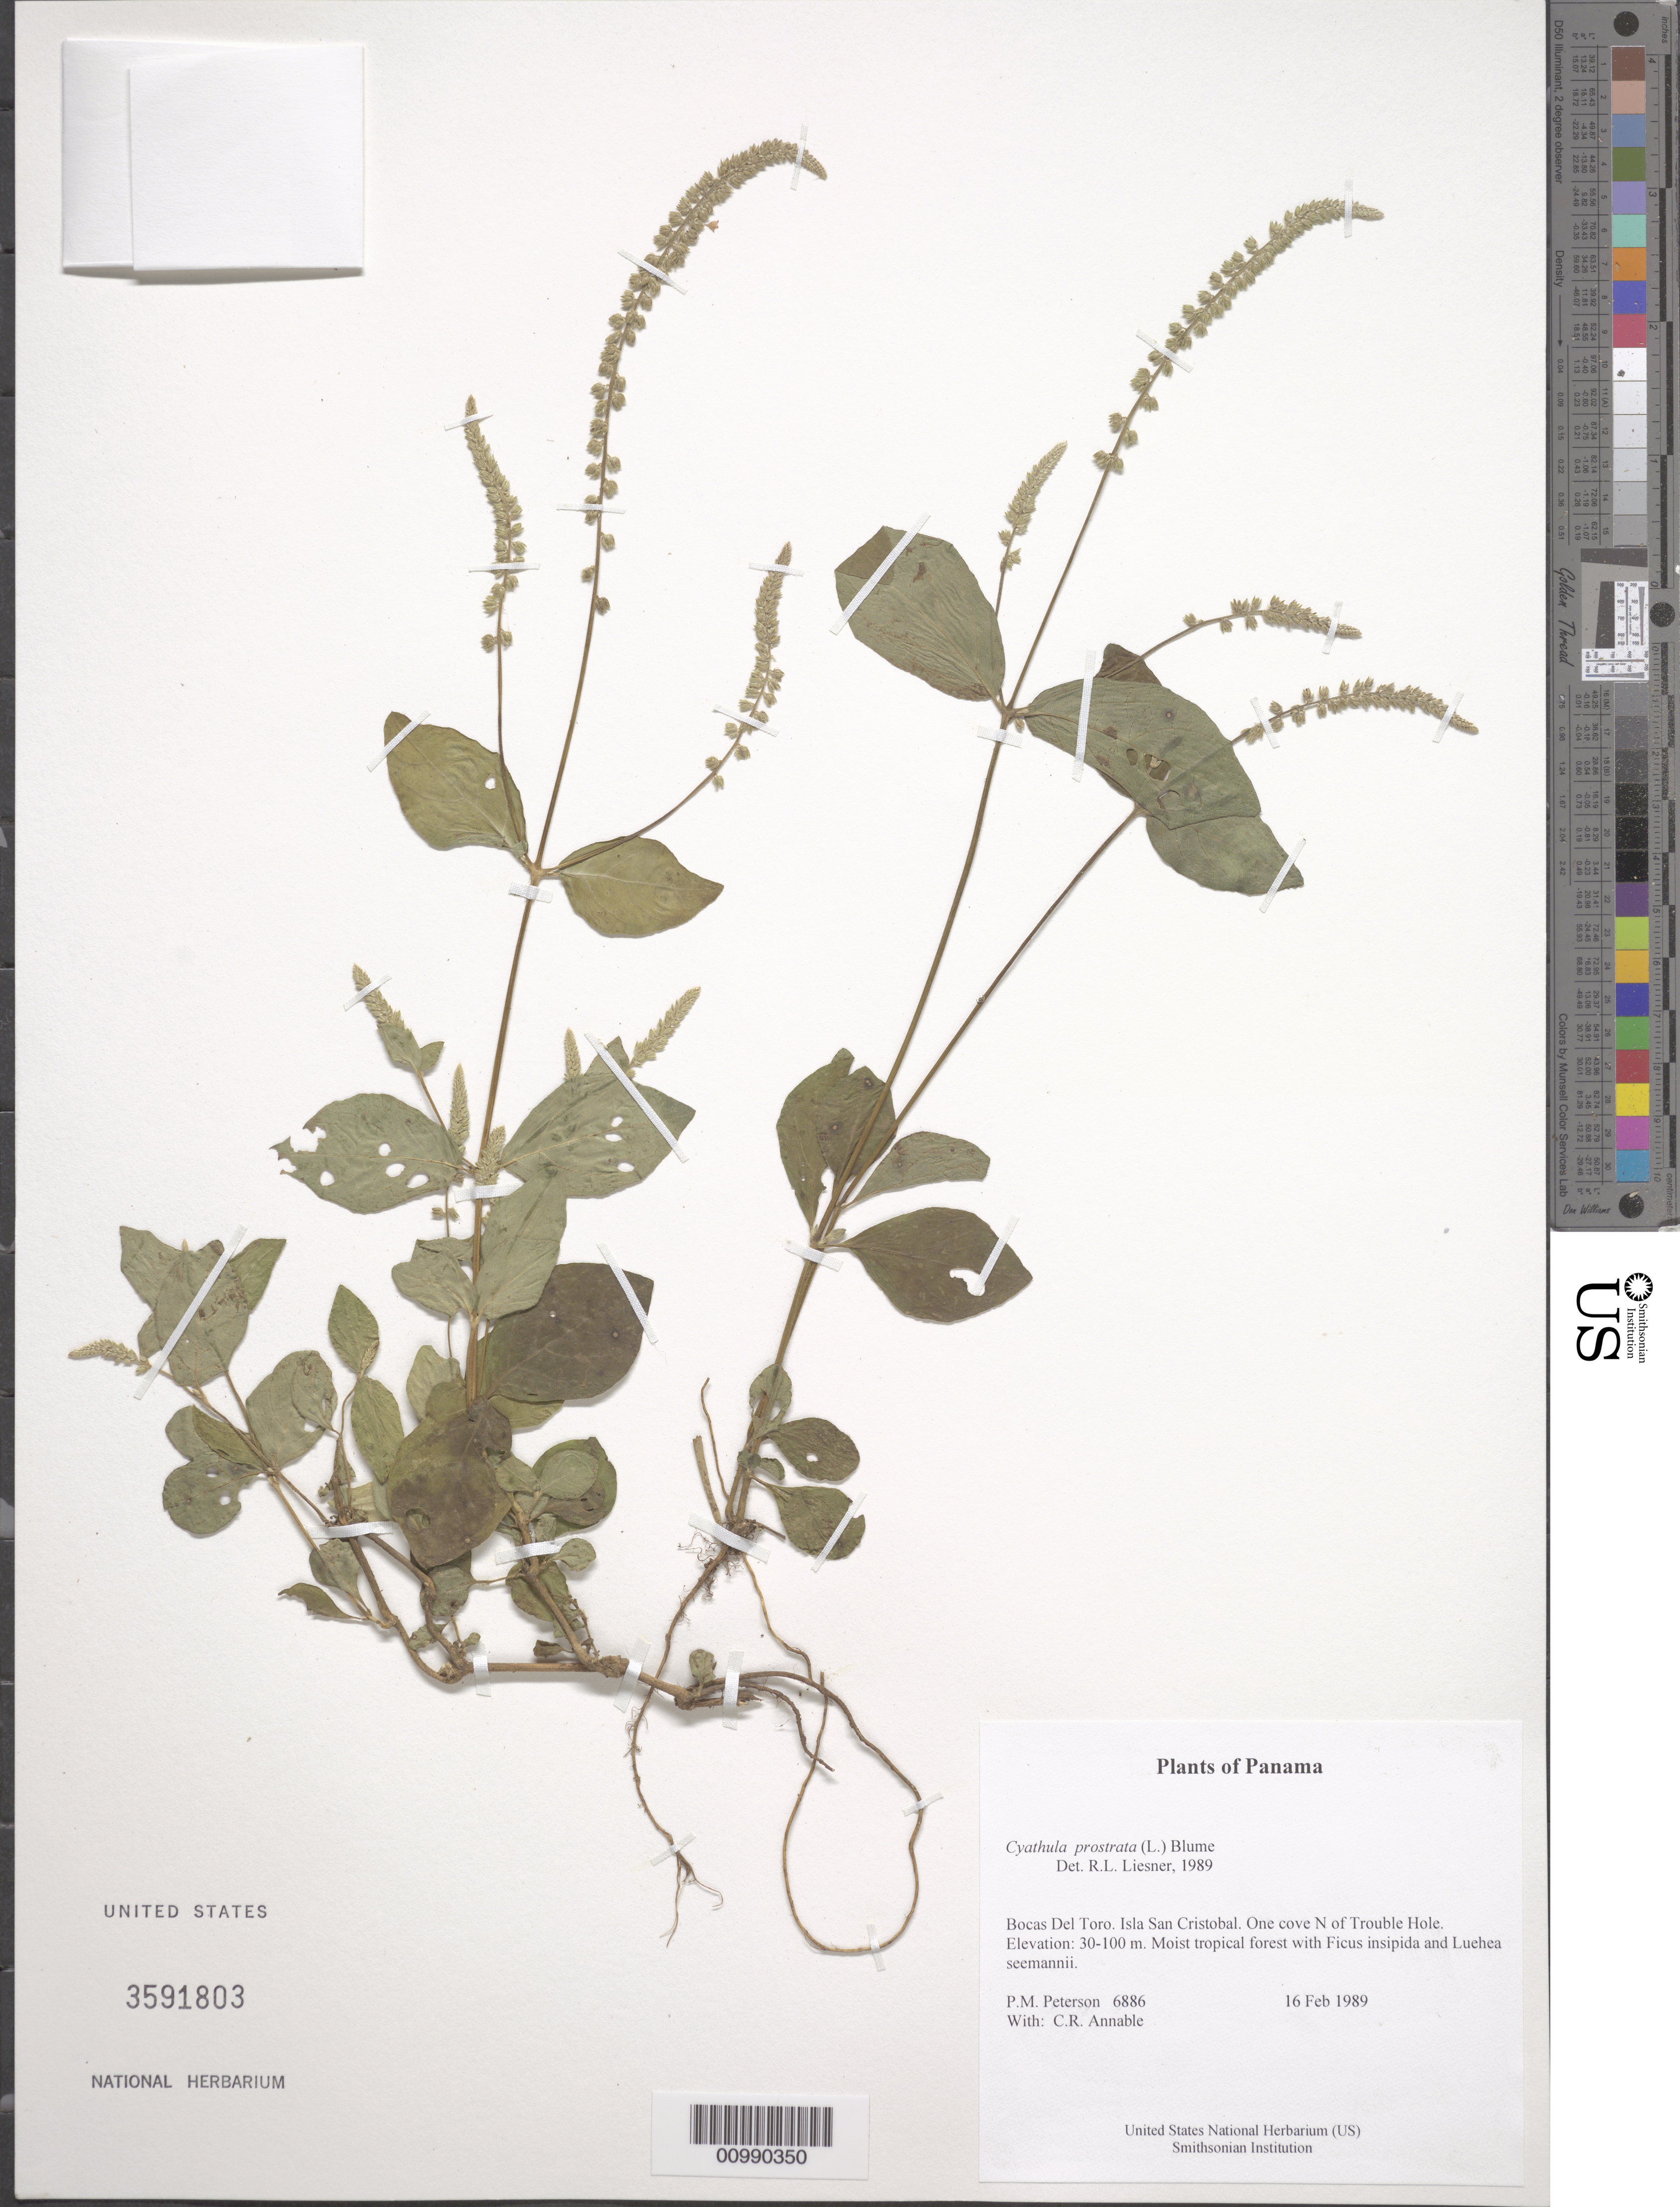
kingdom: Plantae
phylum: Tracheophyta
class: Magnoliopsida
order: Caryophyllales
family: Amaranthaceae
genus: Cyathula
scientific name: Cyathula prostrata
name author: (L.) Blume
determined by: Liesner, R. L.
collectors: P. M. Peterson & C. R. Annable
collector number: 06886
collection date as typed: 16 Feb 1989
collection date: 1989-02-16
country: Panama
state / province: Bocas del Toro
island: San Cristobal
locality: One cove N of Trouble Hole.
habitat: Moist tropical forest with Ficus insipida and Luehea seemannii.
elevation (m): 30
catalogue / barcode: US 3591803